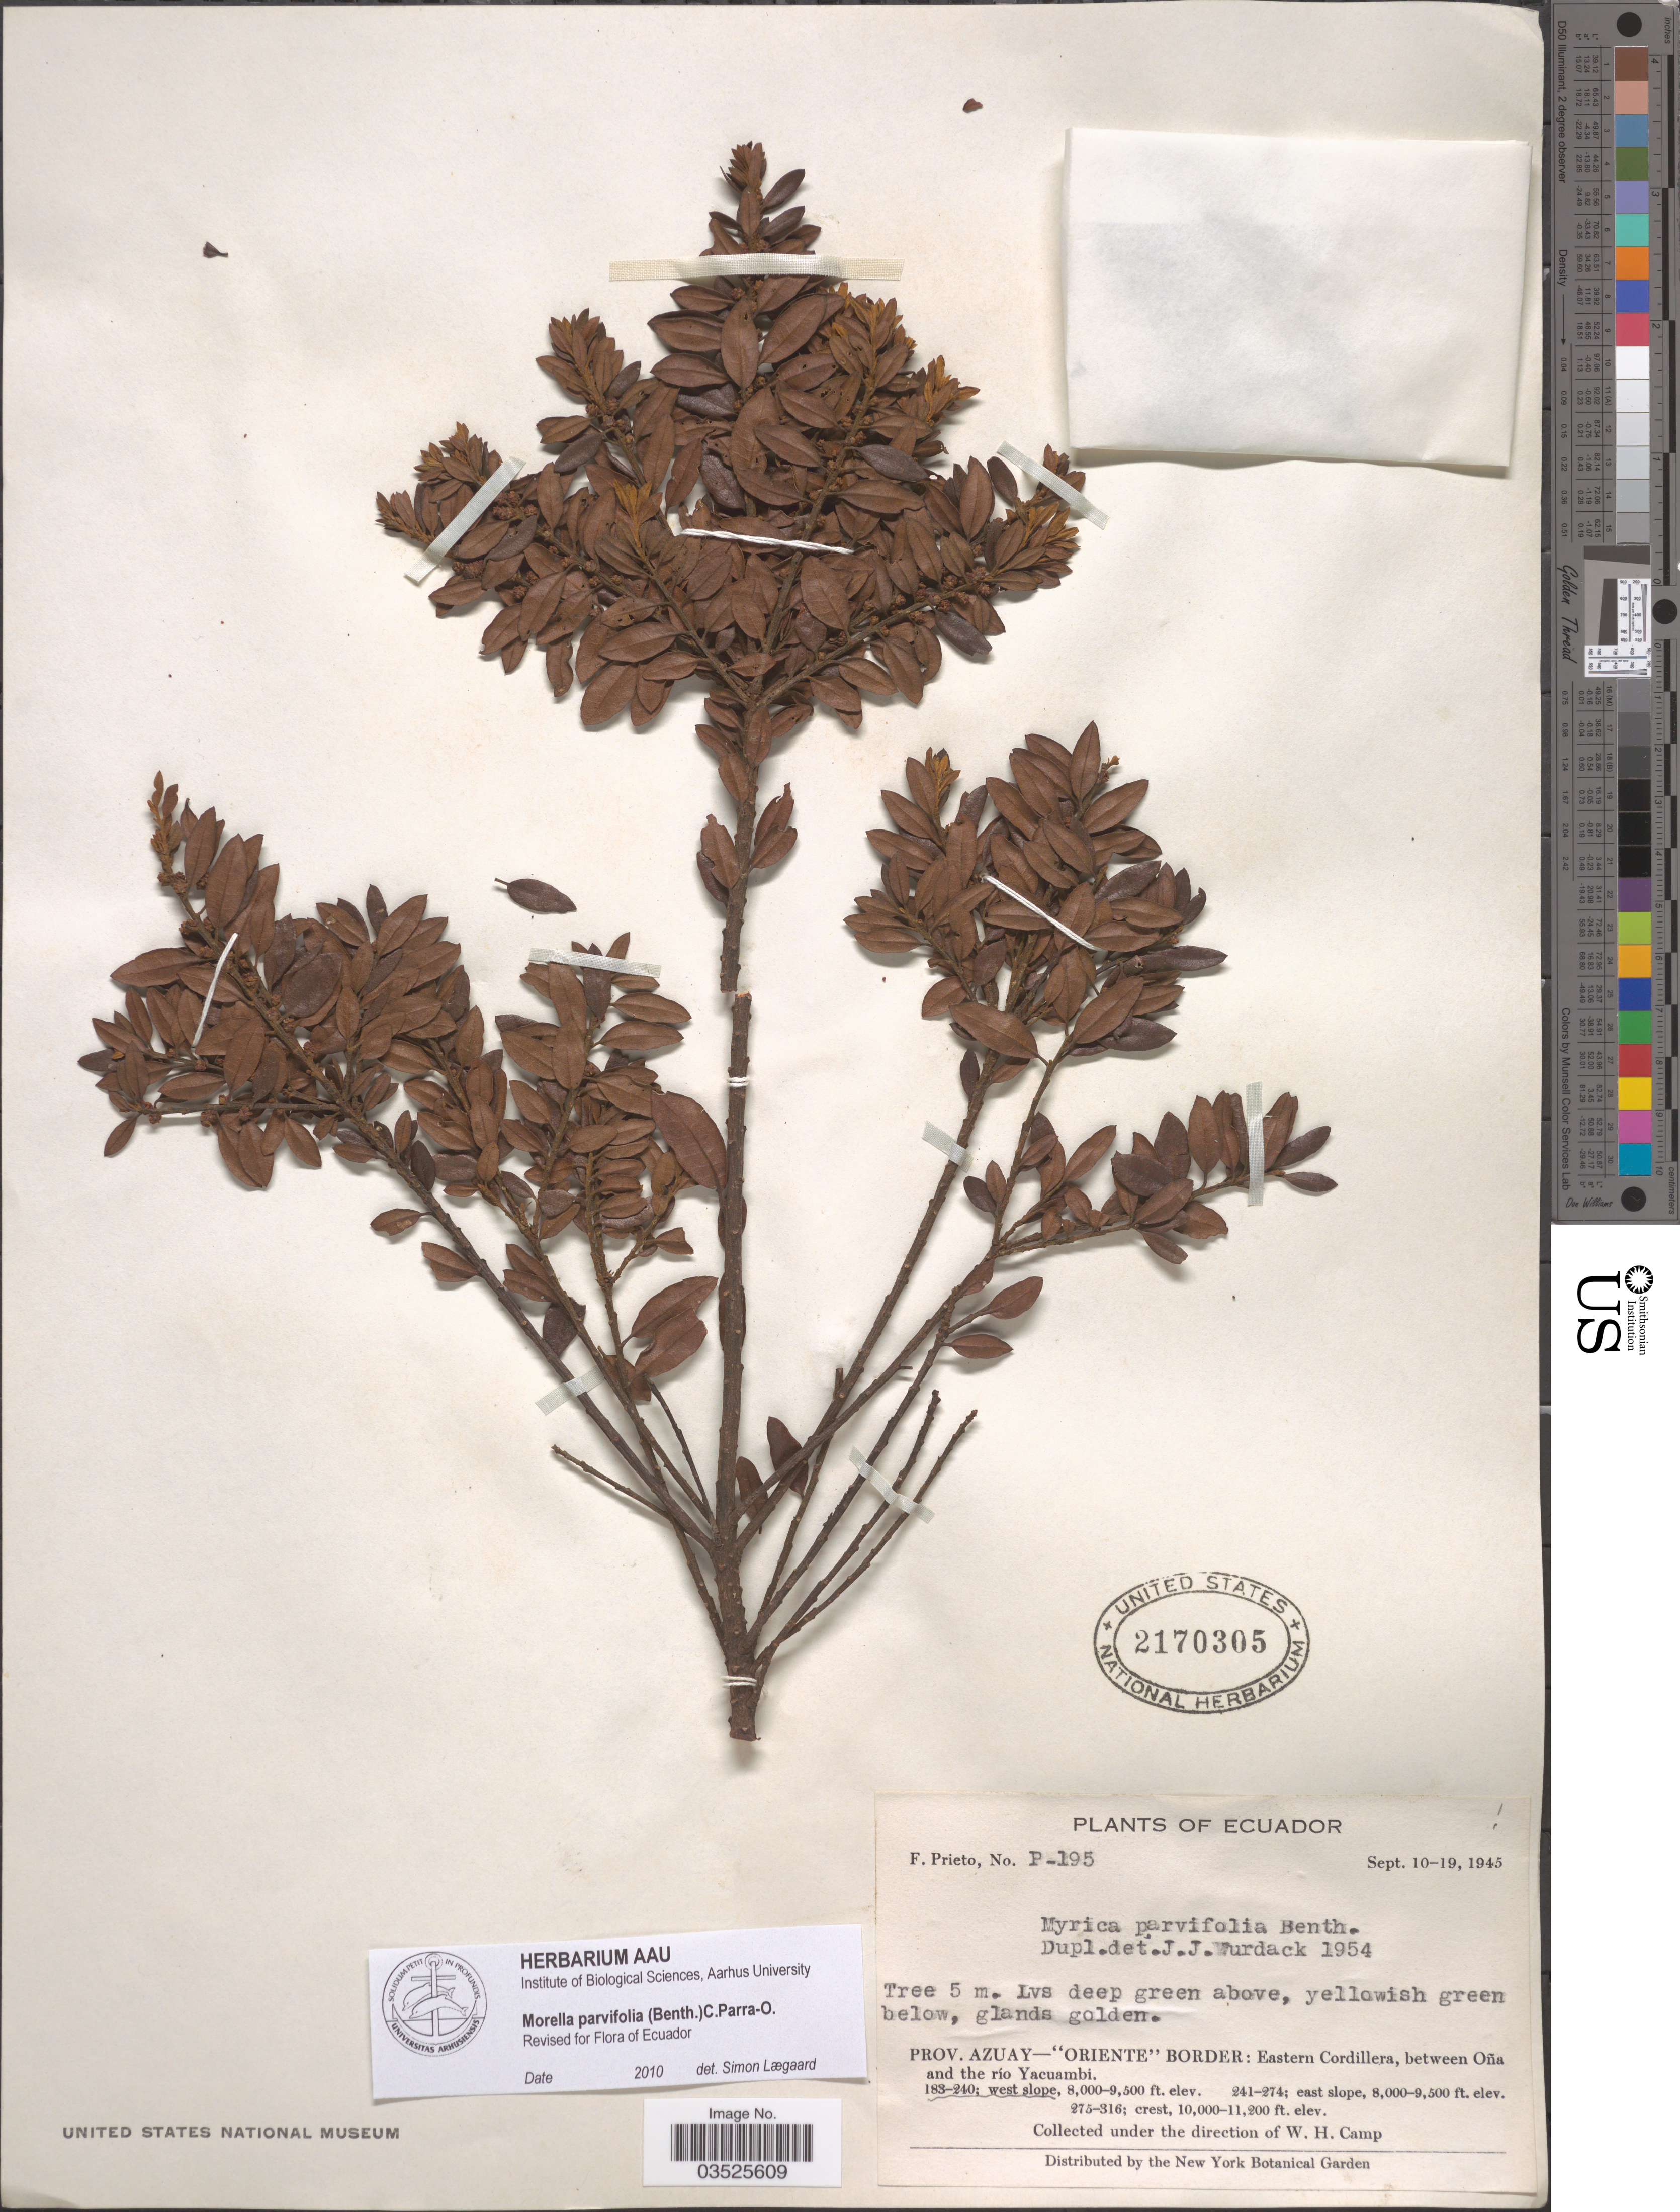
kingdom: Plantae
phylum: Tracheophyta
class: Magnoliopsida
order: Fagales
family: Myricaceae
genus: Myrica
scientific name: Myrica parvifolia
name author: Benth.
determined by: Lægaard, S.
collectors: F. Prieto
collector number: P-195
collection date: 1945-09-10/1945-09-19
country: Ecuador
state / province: Azuay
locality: Oriente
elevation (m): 2438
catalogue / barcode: US 2170305